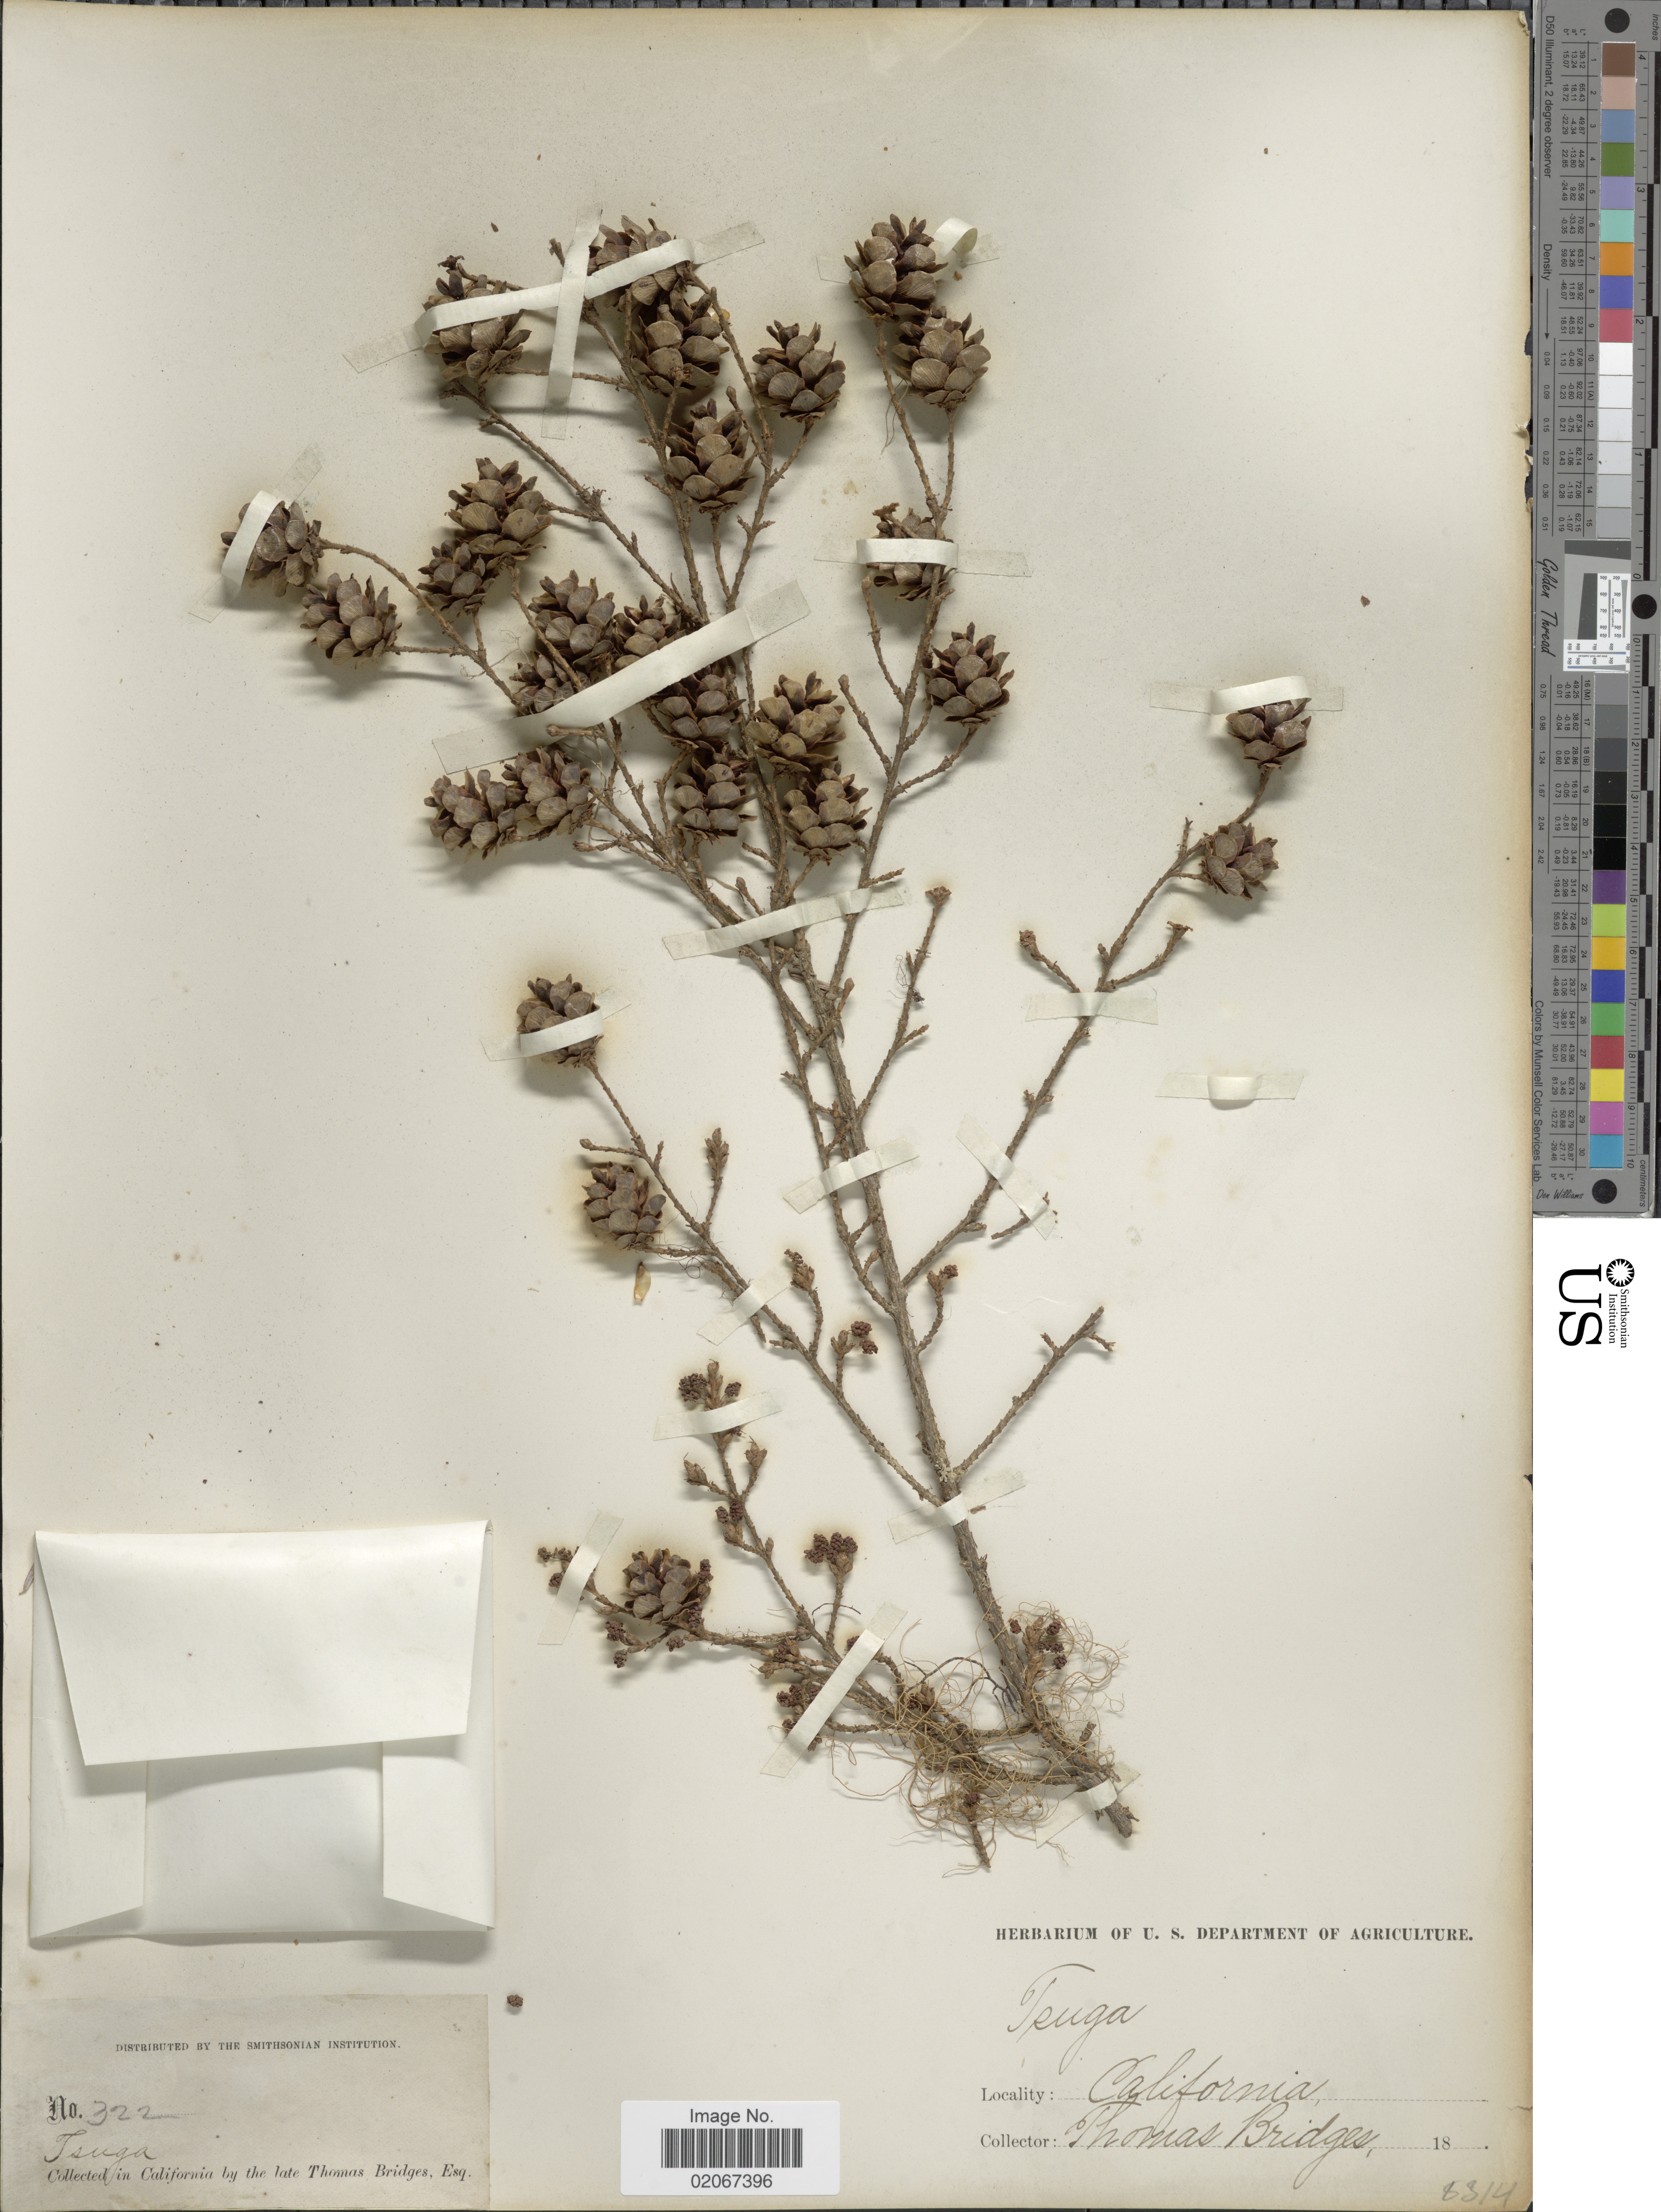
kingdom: Plantae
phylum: Tracheophyta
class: Pinopsida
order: Pinales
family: Pinaceae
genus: Tsuga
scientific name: Tsuga sp.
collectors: T. Bridges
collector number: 322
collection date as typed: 18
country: United States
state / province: California